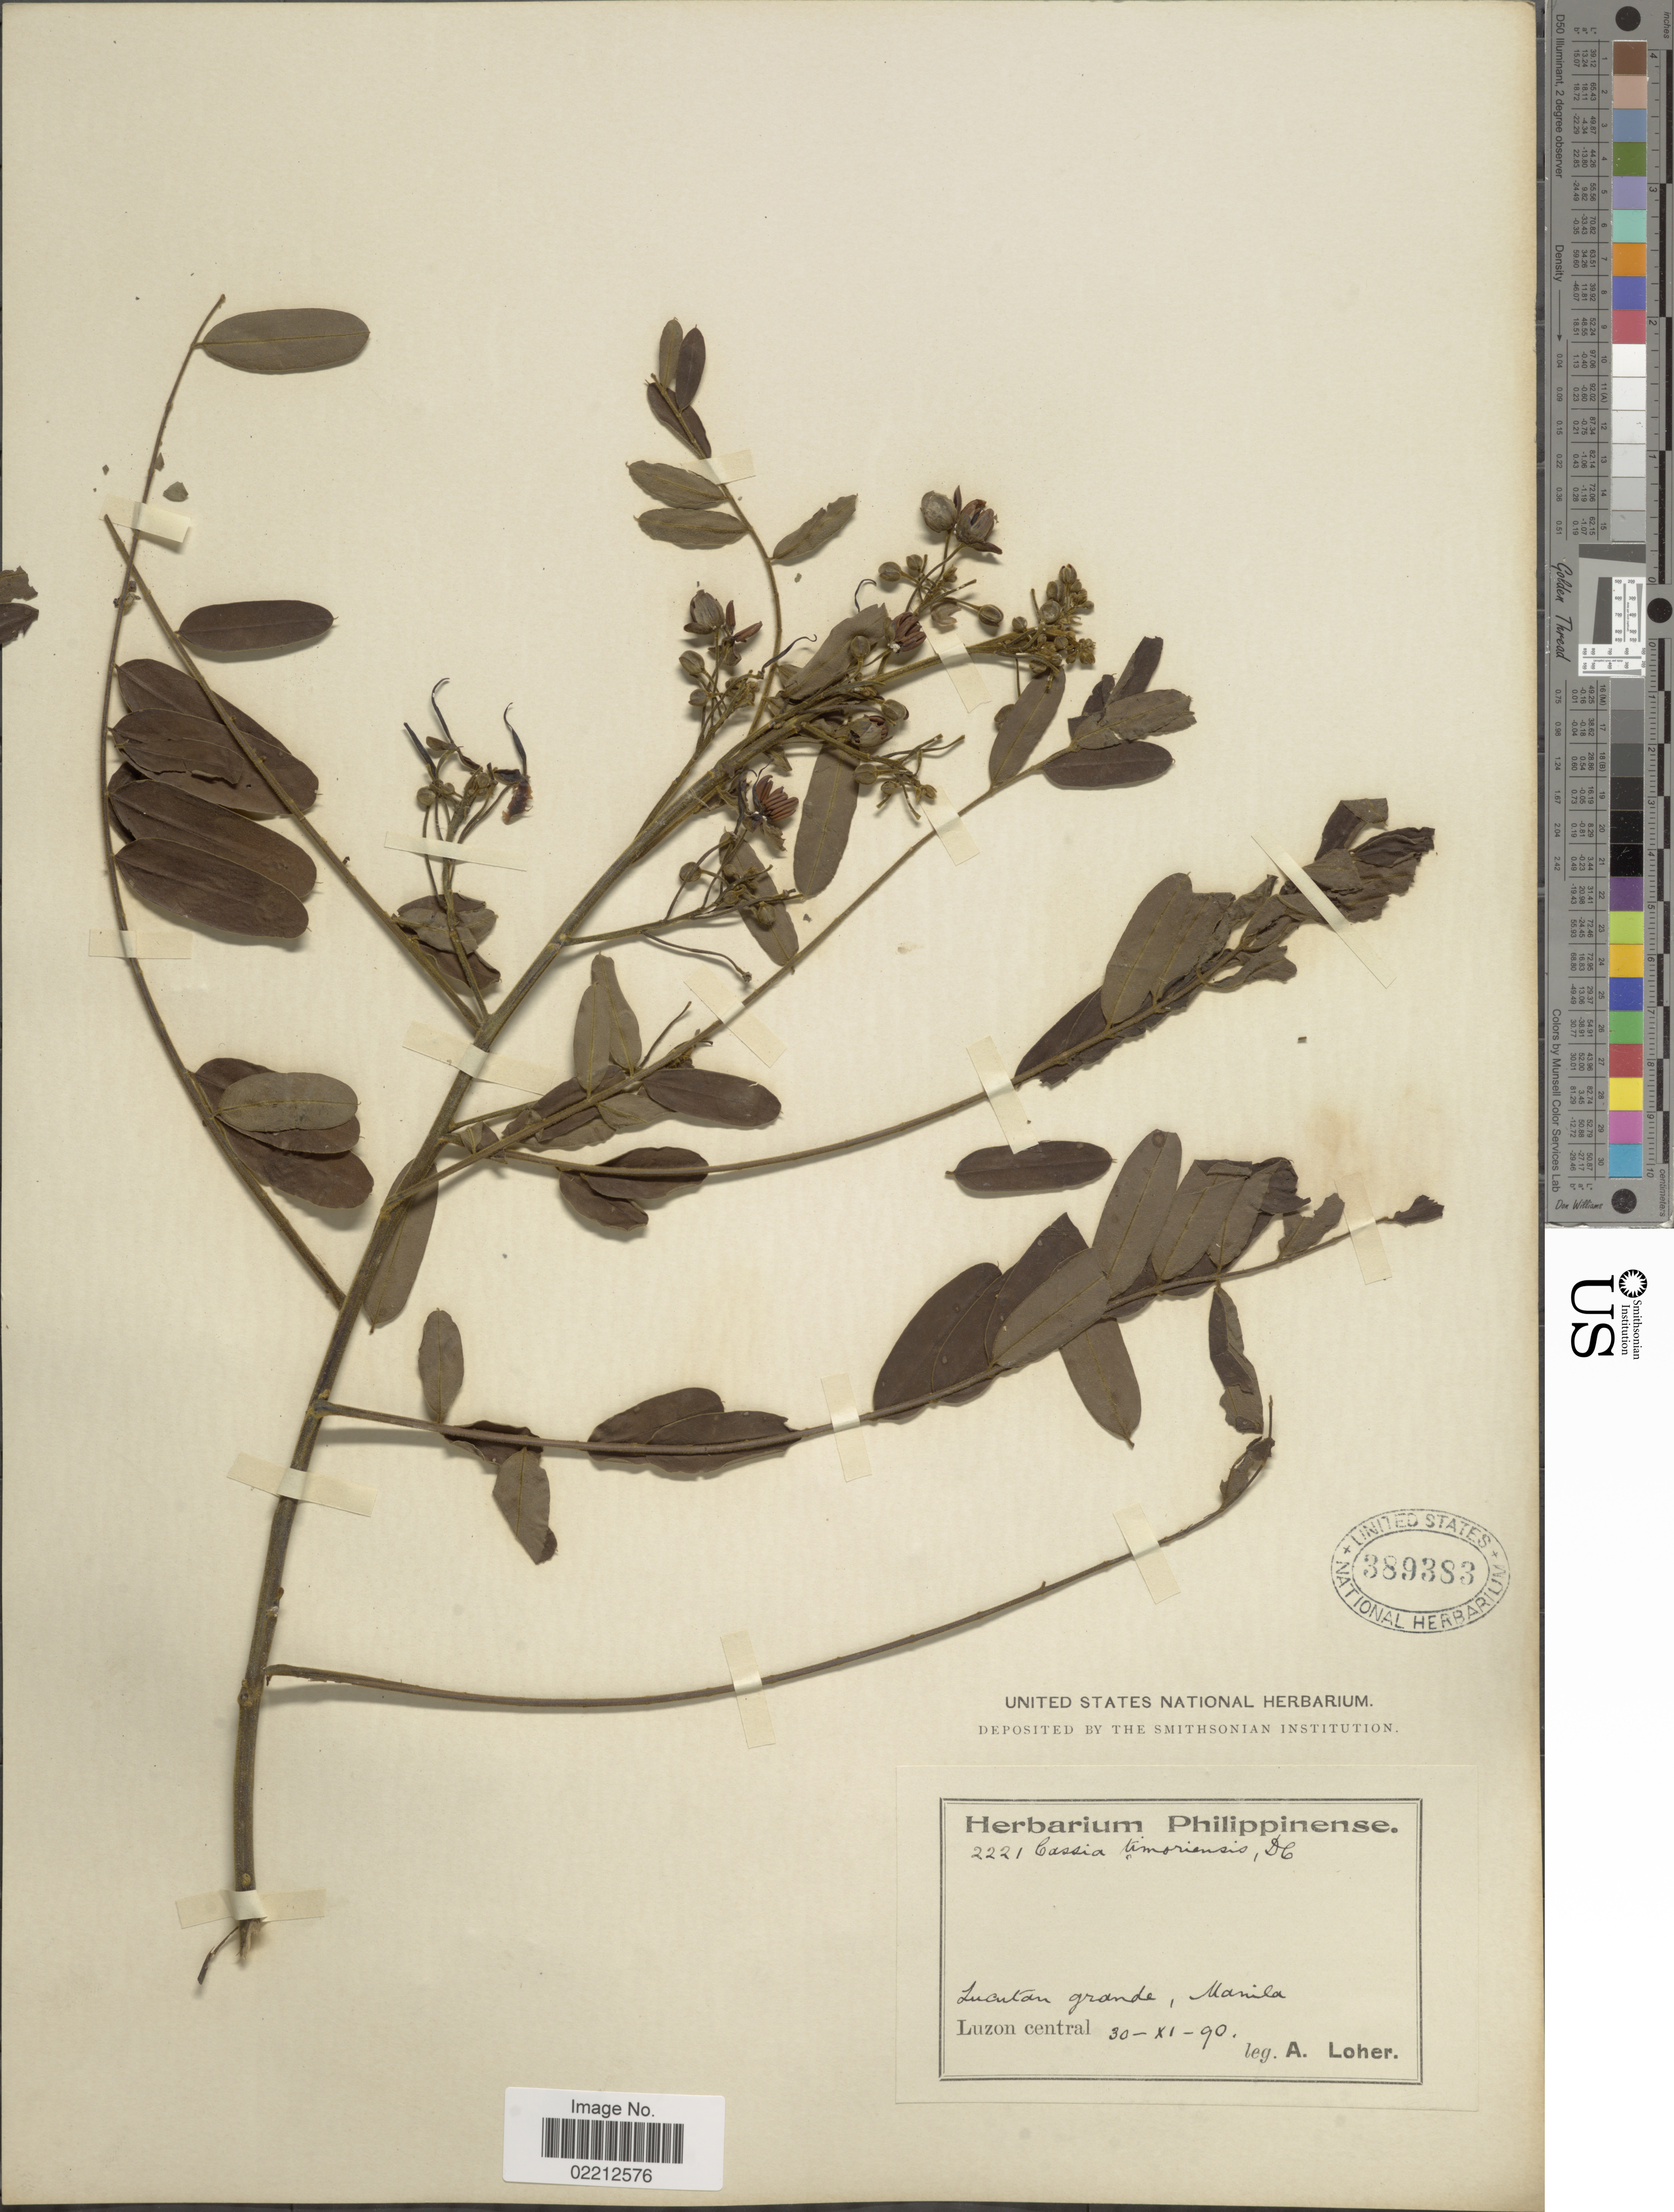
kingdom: Plantae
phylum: Tracheophyta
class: Magnoliopsida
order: Fabales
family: Fabaceae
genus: Senna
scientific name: Senna timorensis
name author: (DC.) H.S. Irwin & Barneby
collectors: A. Loher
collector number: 2221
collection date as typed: Transcribed d/m/y: 30/11/90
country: Philippines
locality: Lucutan grande, Manila, Luzon Central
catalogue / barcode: US 389383